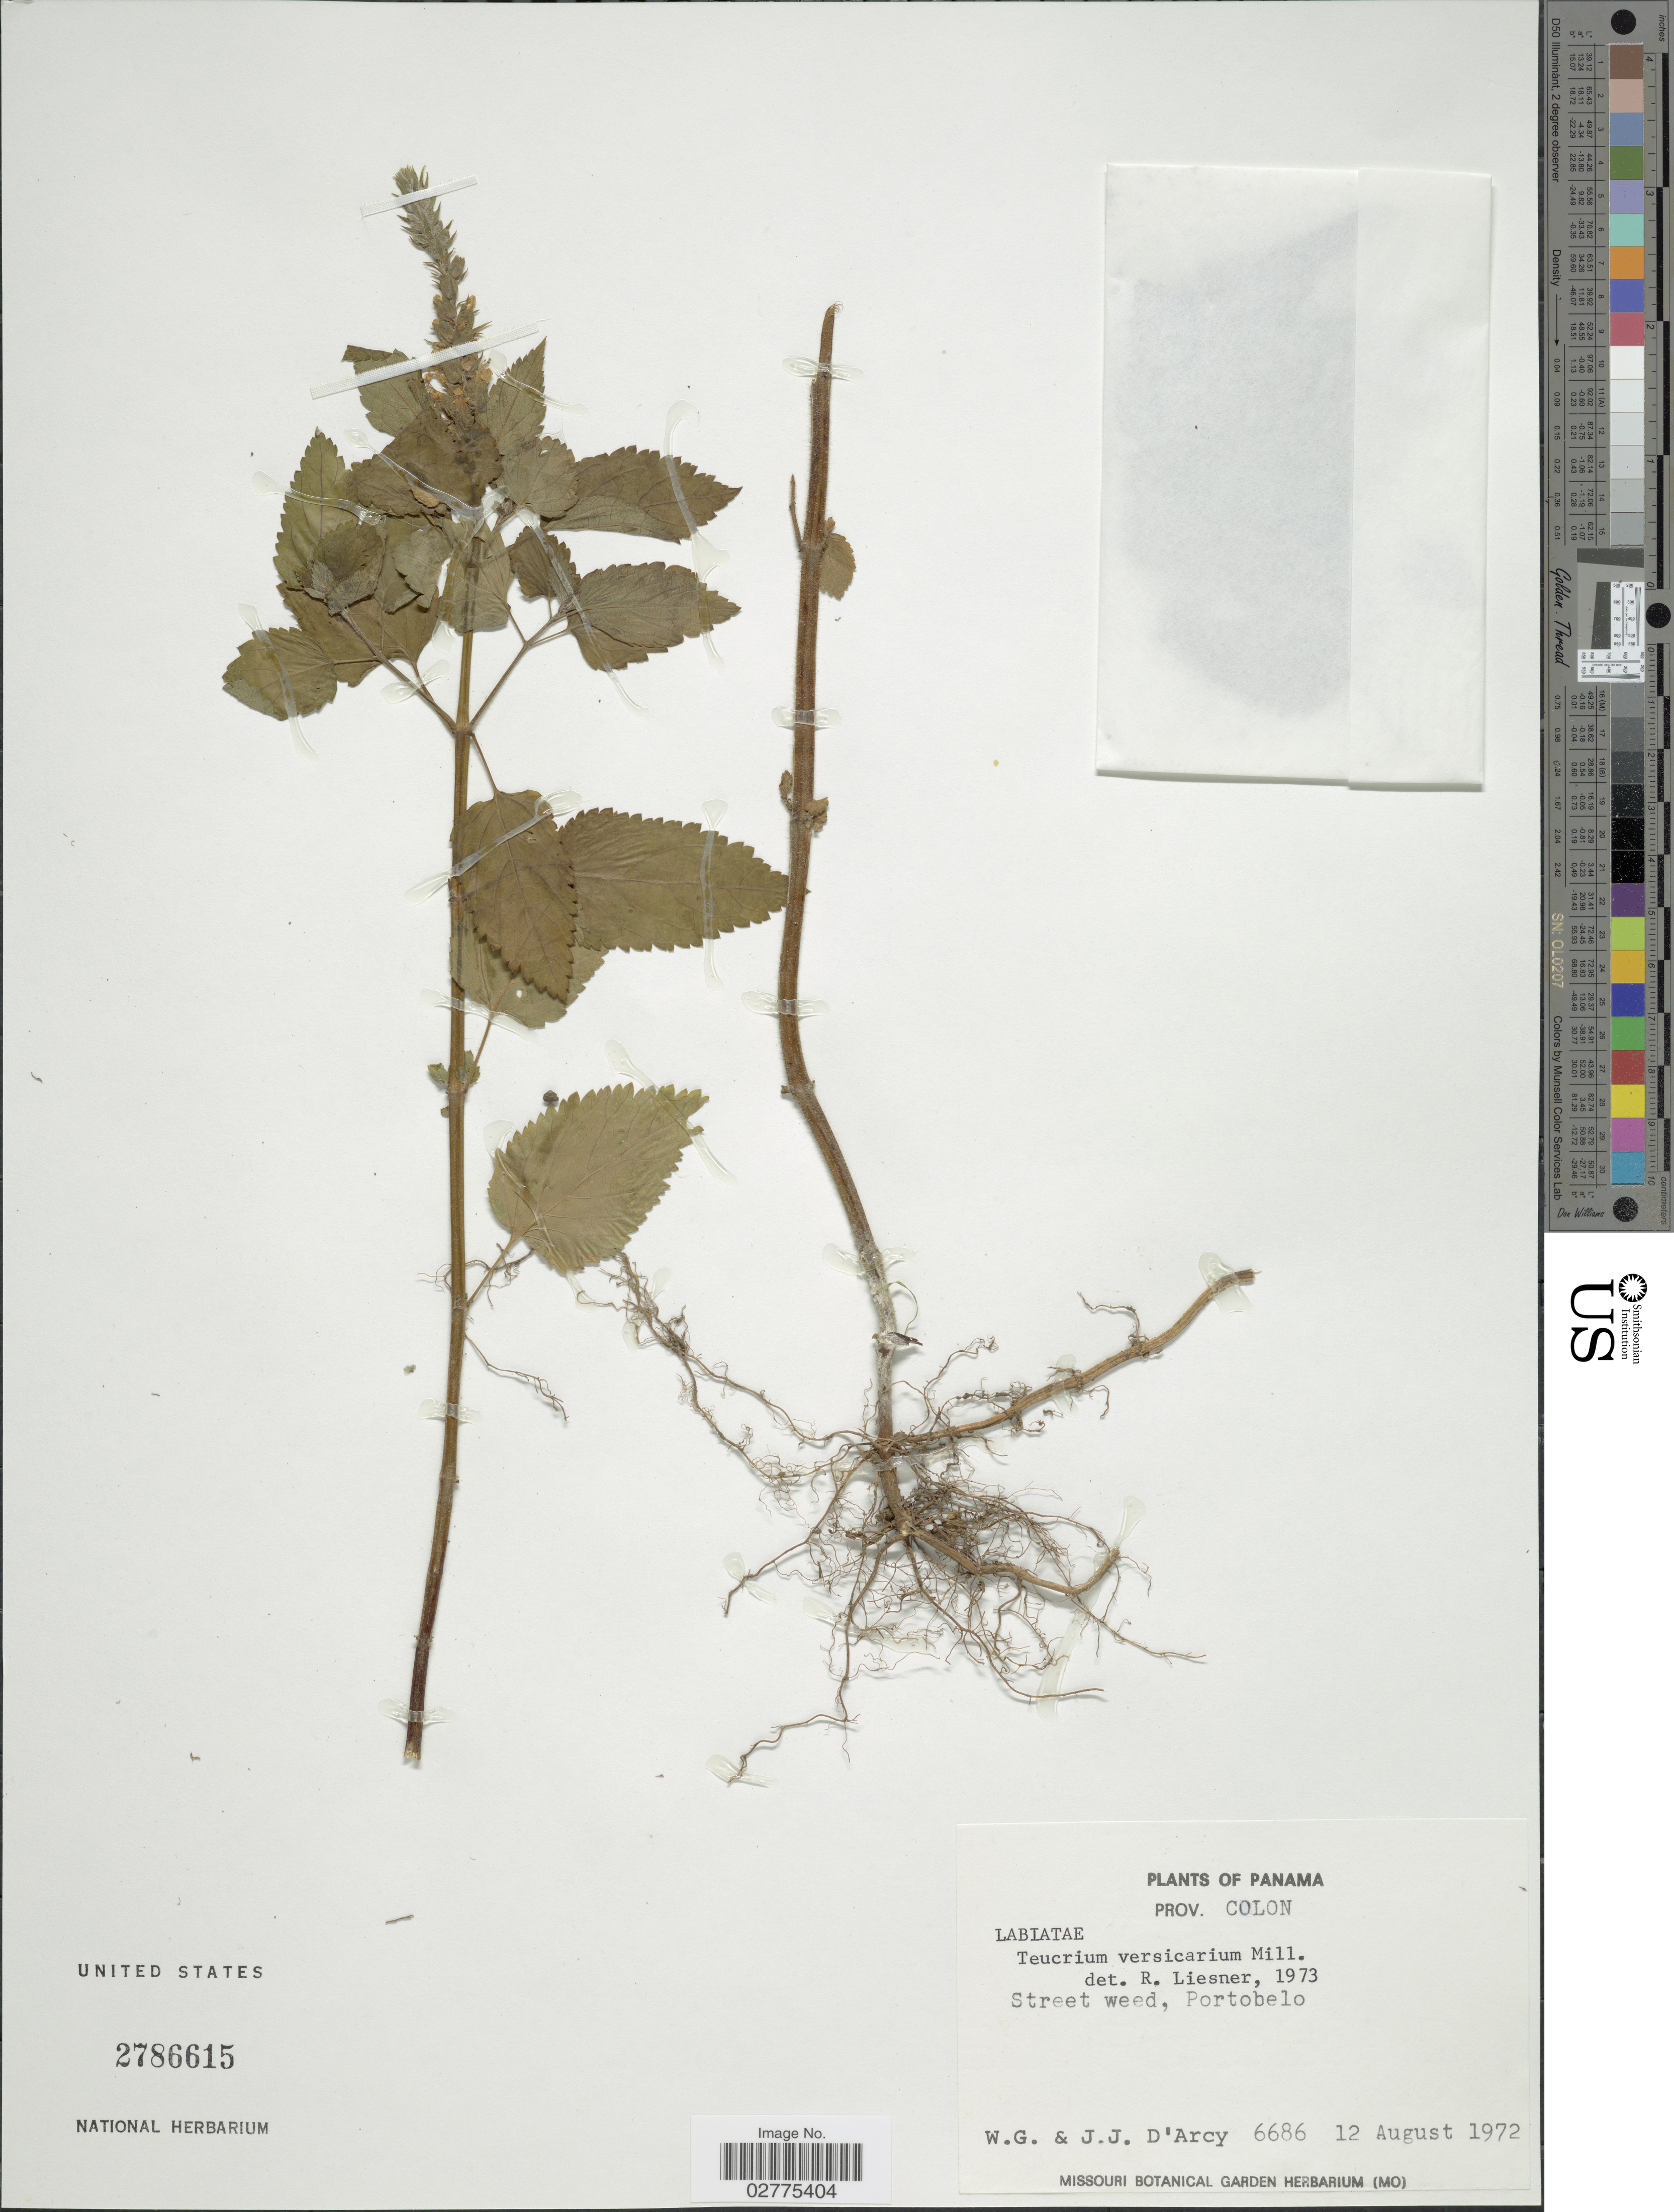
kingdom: Plantae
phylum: Tracheophyta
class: Magnoliopsida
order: Lamiales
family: Lamiaceae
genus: Teucrium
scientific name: Teucrium vesicarium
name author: Mill.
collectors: W. G. D'Arcy & J. Darcy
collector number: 6686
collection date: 1972-08-12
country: Panama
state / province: Colón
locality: Prov. Colon, Street weed, Portobelo.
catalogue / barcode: US 2786615